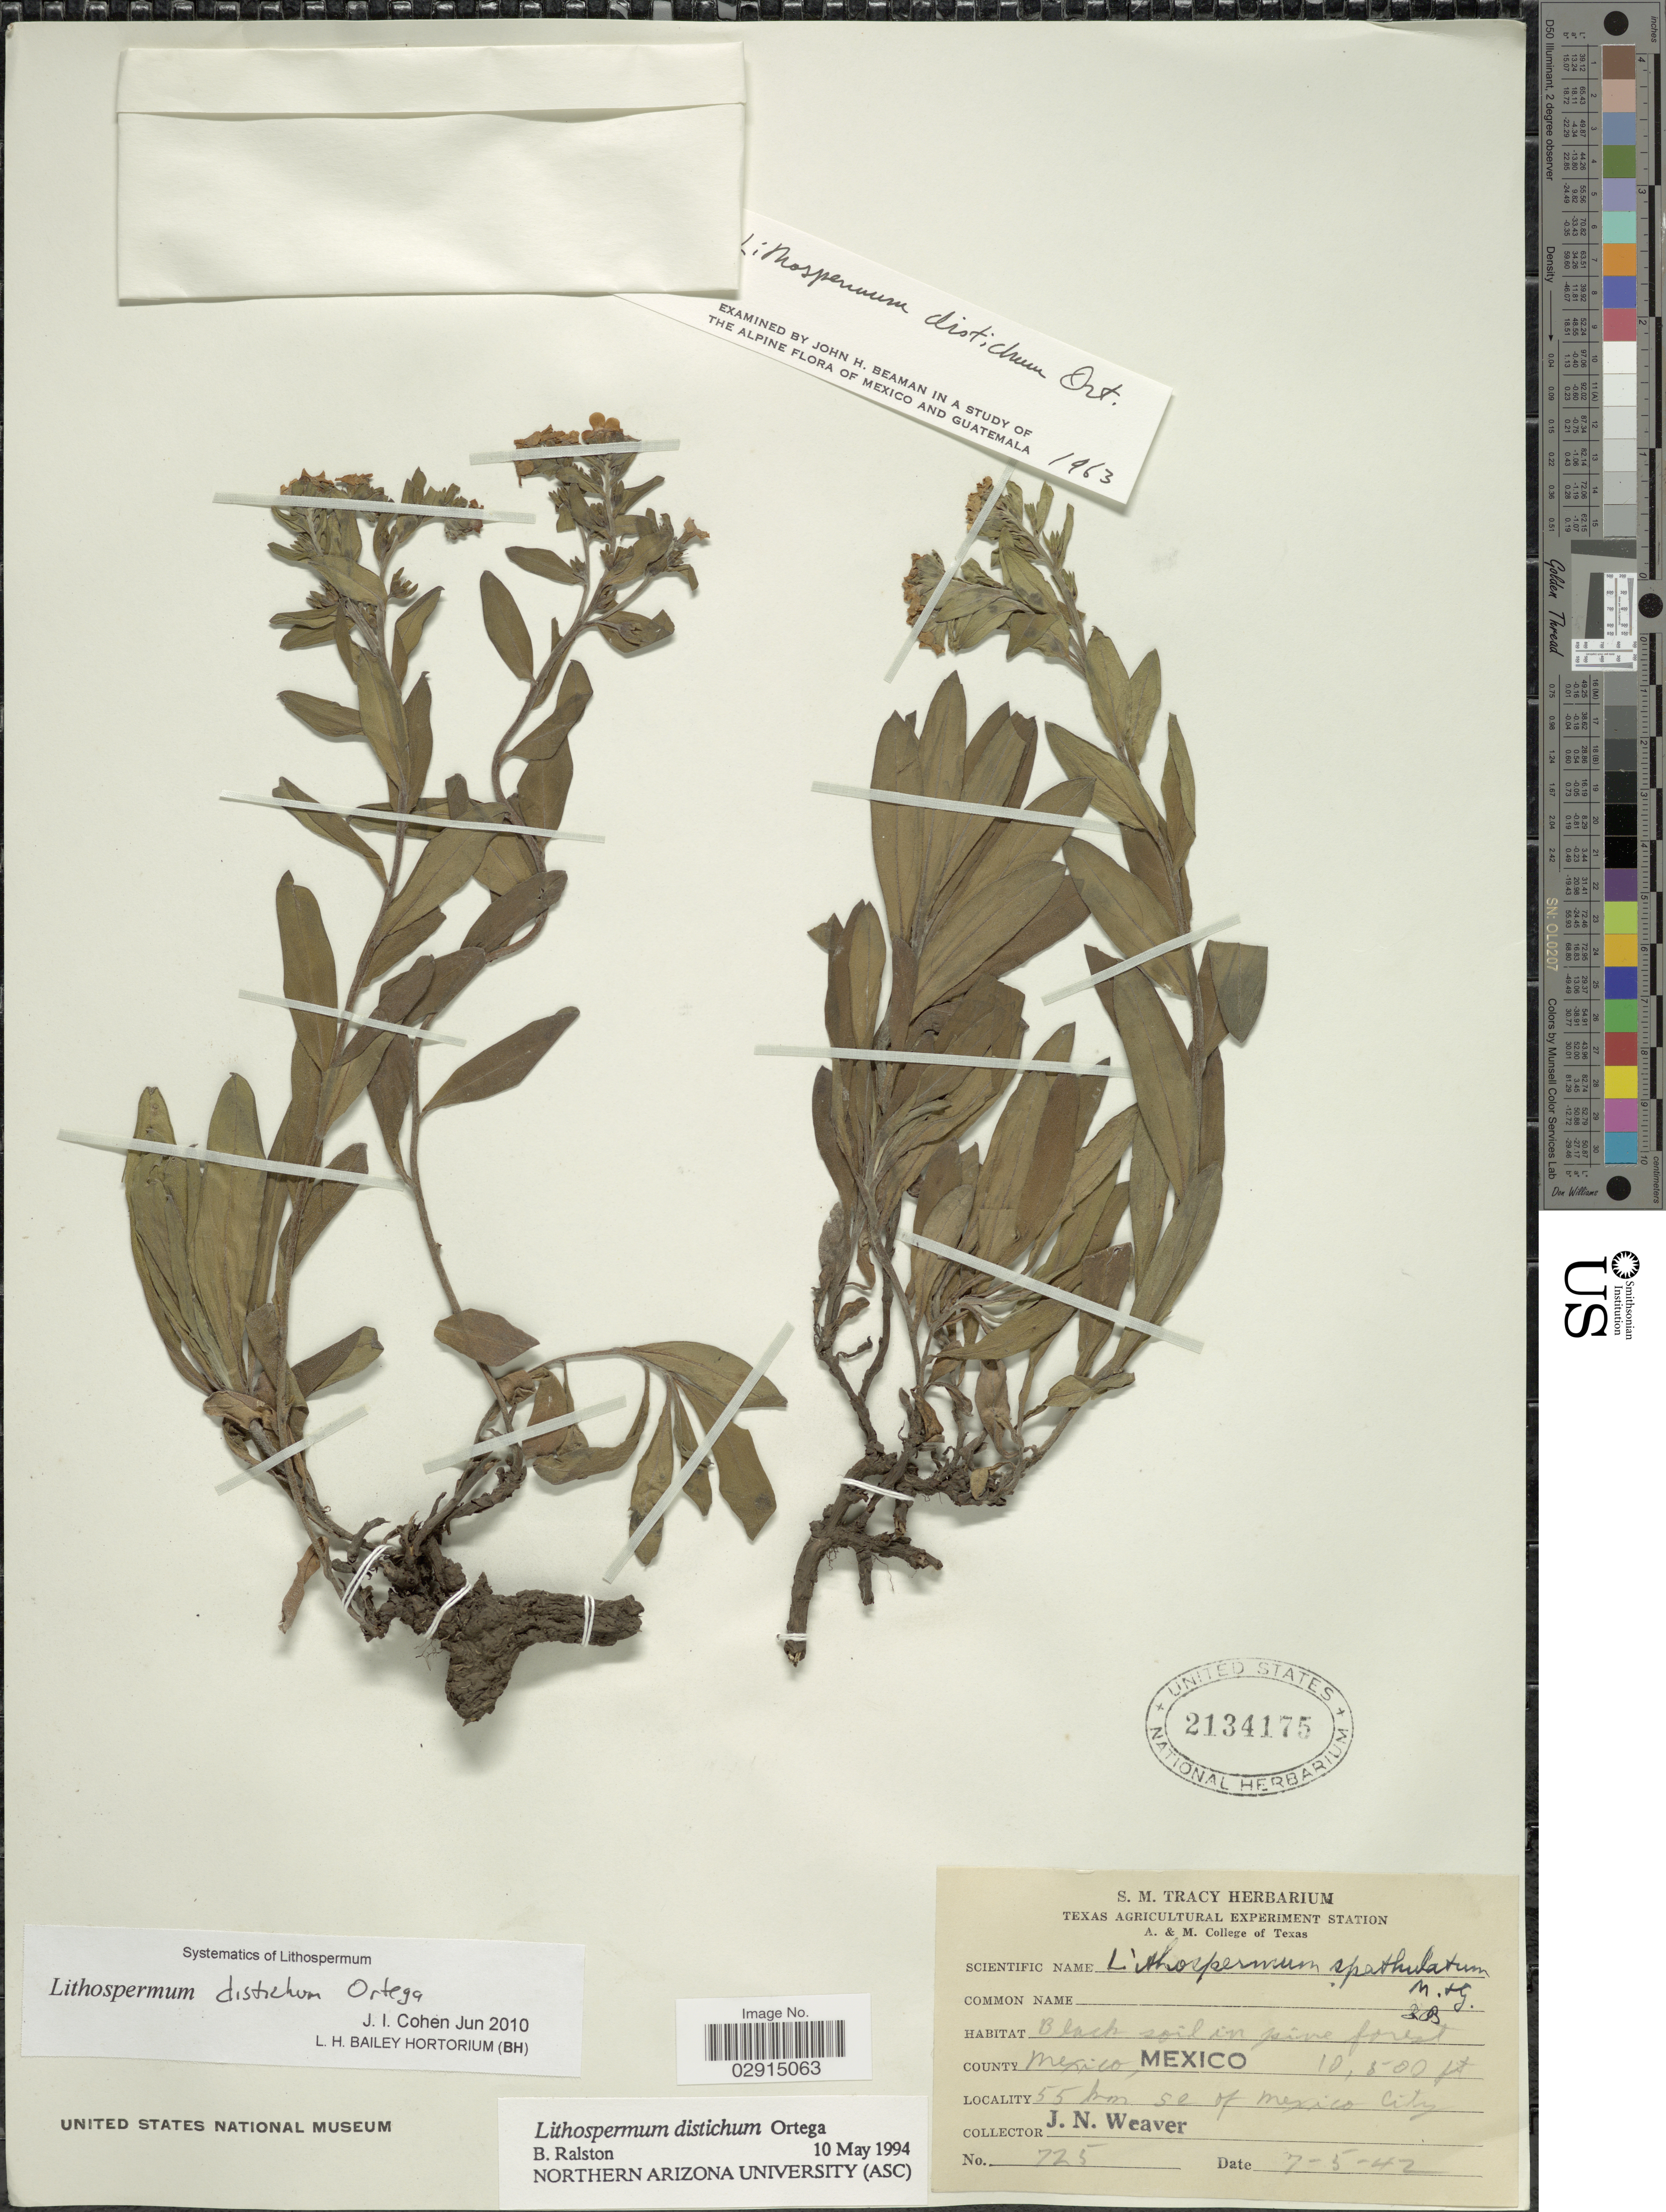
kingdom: Plantae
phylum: Tracheophyta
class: Magnoliopsida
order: Boraginales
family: Boraginaceae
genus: Lithospermum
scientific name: Lithospermum distichum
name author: Ortega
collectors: J. N. Weaver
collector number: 725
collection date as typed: Transcribed d/m/y: 7/5/42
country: Mexico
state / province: México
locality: County Mexico. 55 km SE of Mexico City.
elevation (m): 3200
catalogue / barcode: US 2134175